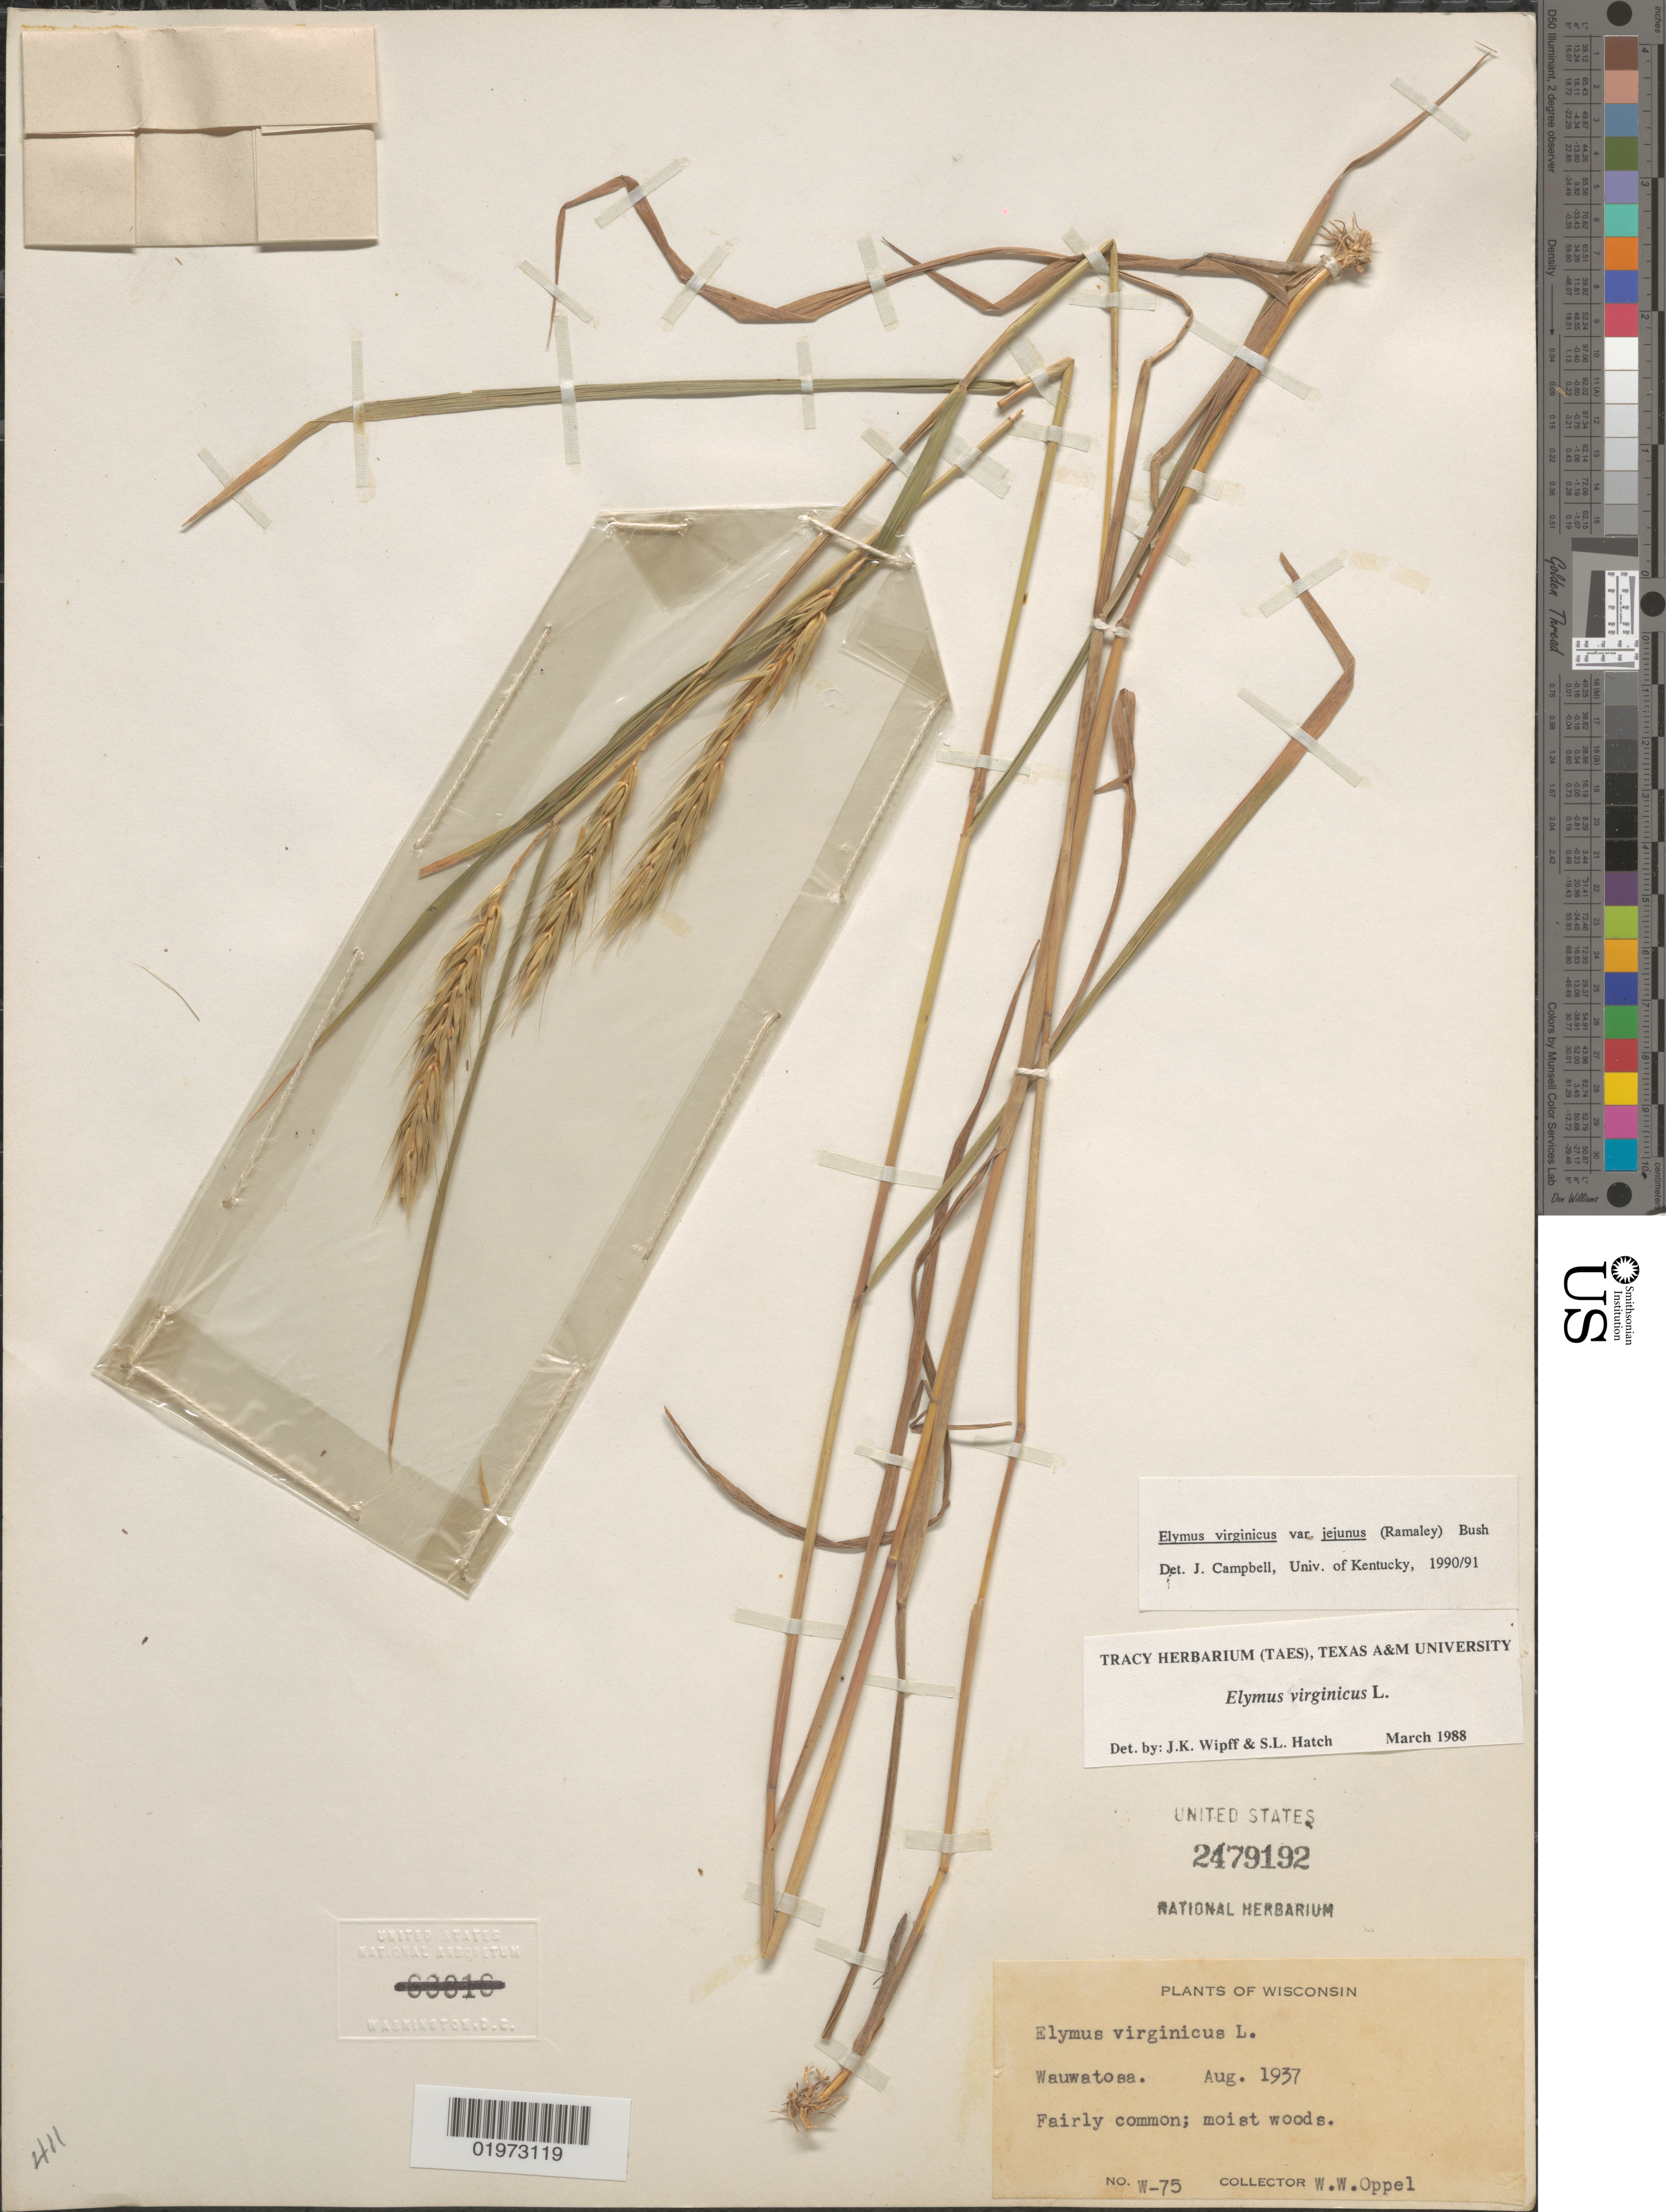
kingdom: Plantae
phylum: Tracheophyta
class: Liliopsida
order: Poales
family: Poaceae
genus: Elymus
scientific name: Elymus virginicus var. virginicus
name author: L.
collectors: W. Oppel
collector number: W-75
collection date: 1937-08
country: United States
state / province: Wisconsin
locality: Wauwatosa. Fairly common; moist woods.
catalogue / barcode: US 2479192